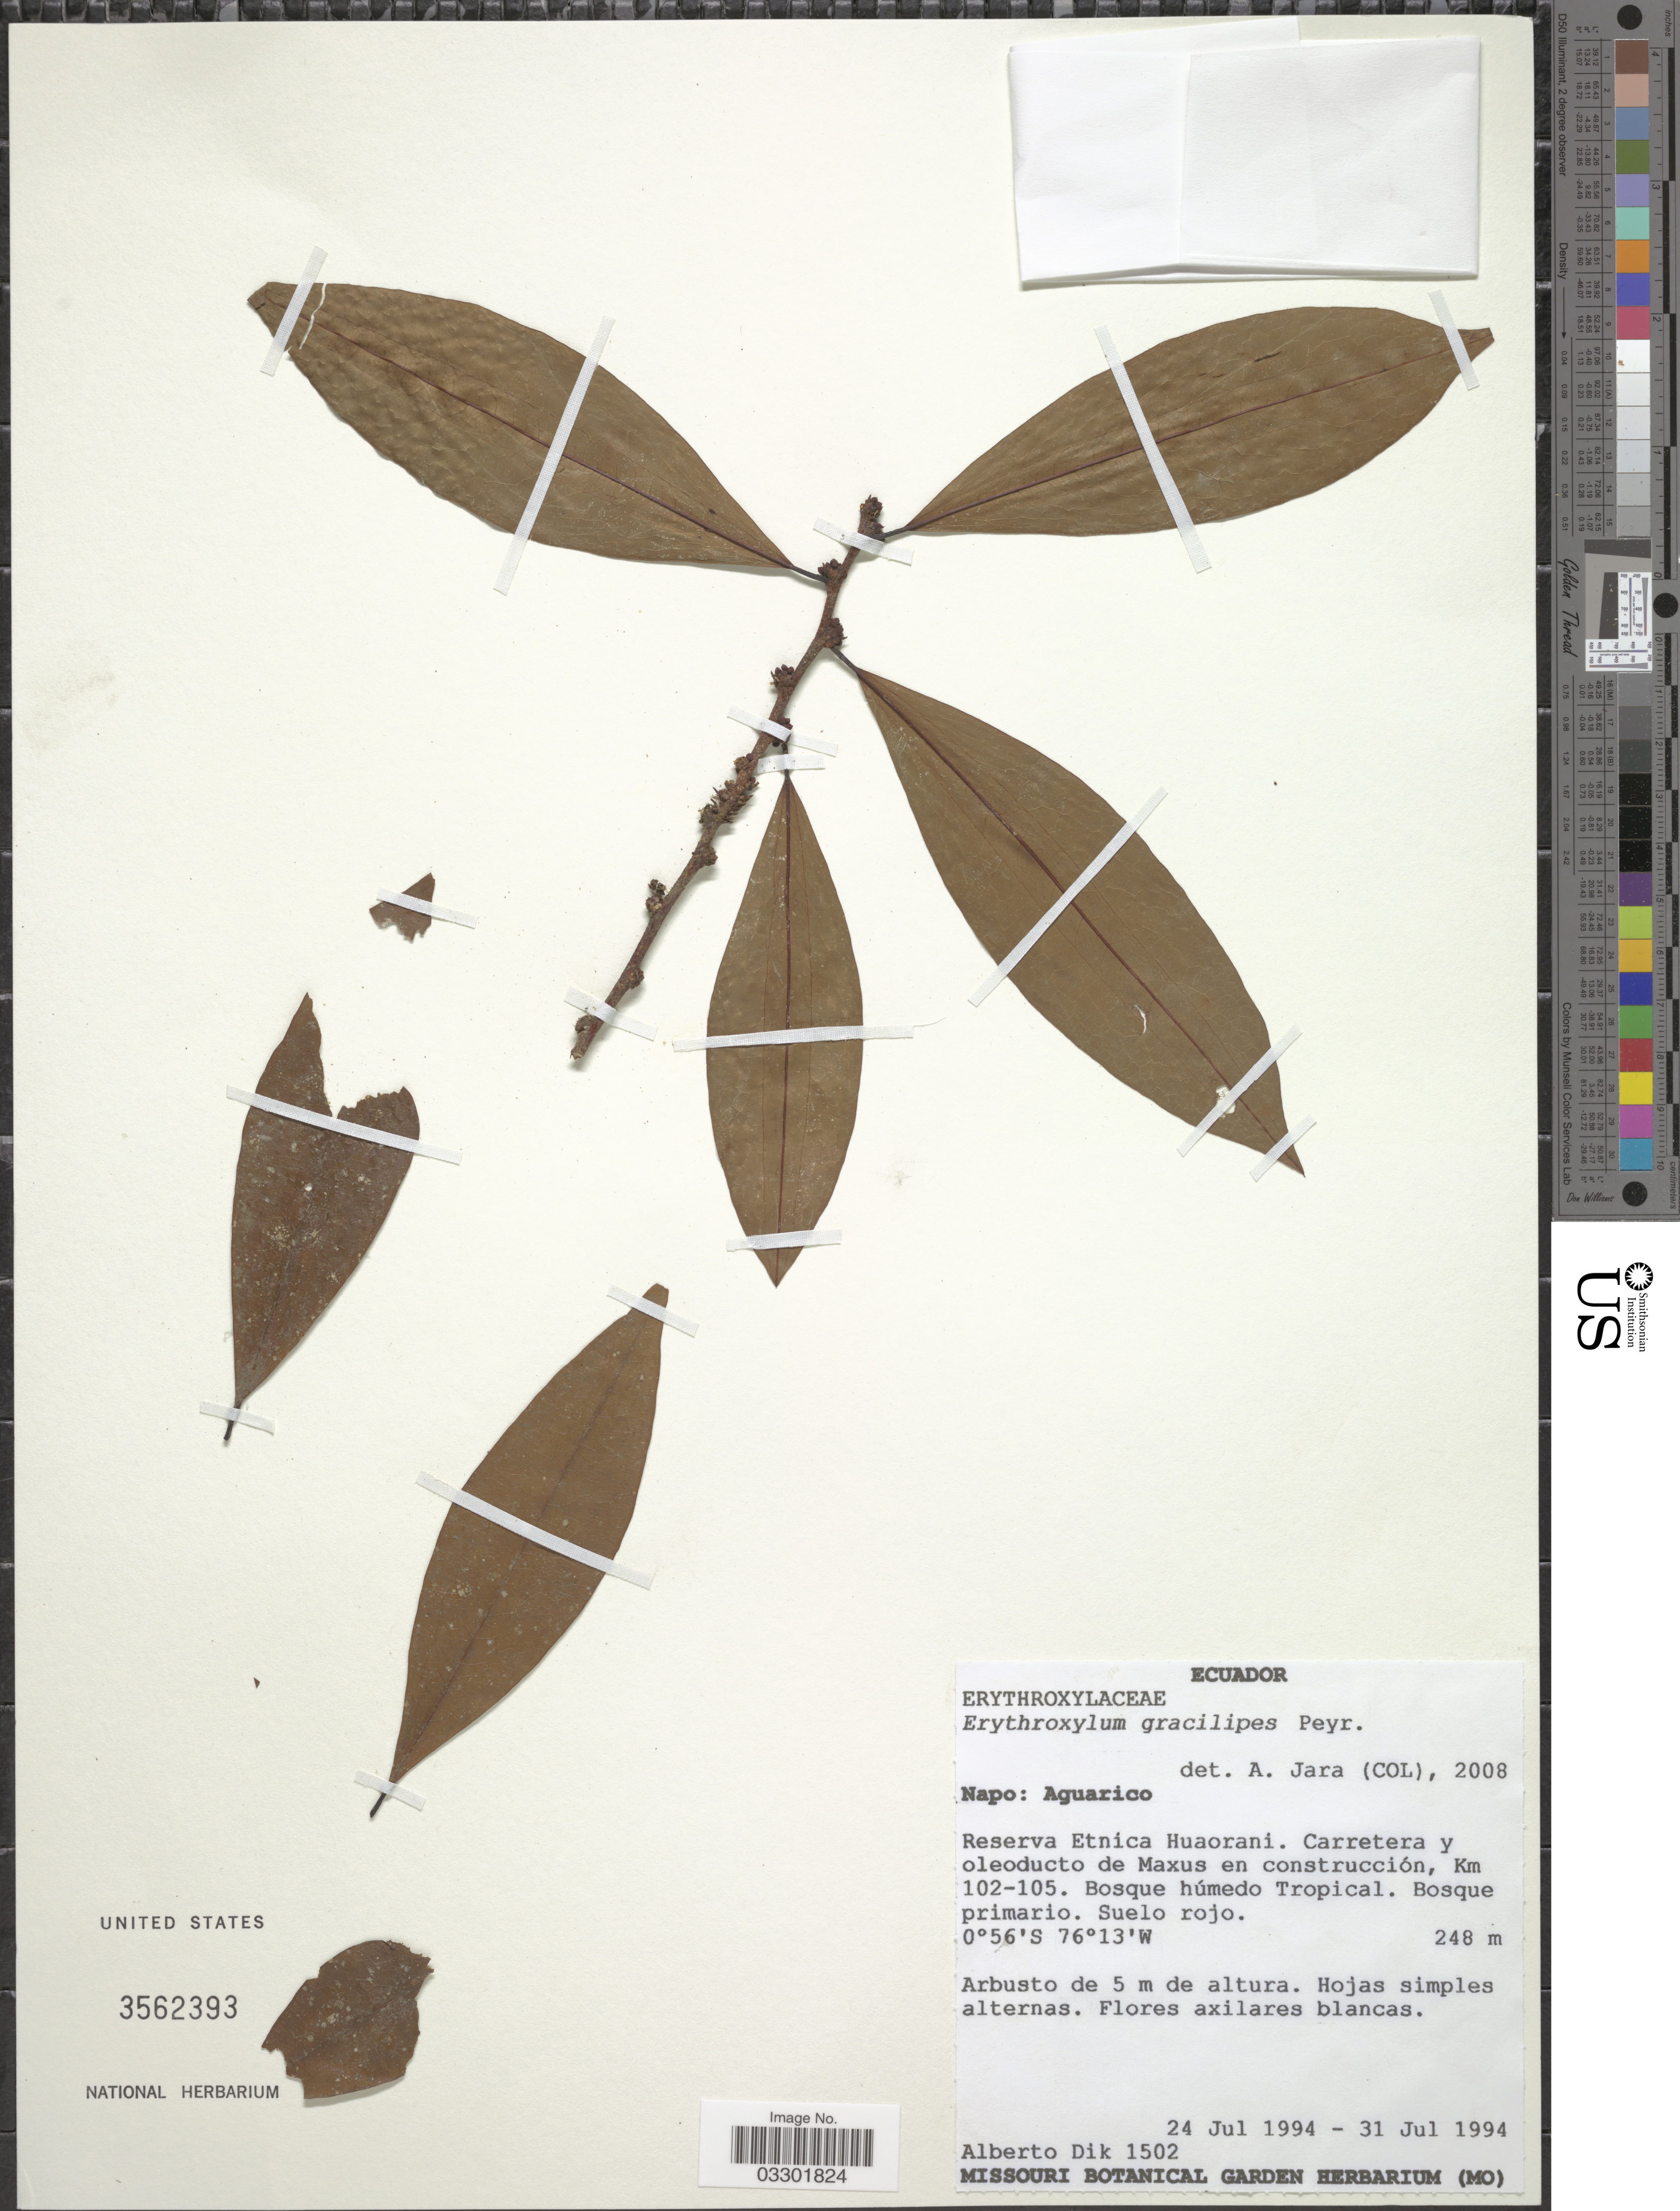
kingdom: Plantae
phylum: Tracheophyta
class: Magnoliopsida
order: Malpighiales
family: Erythroxylaceae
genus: Erythroxylum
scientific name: Erythroxylum gracilipes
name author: Peyr.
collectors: A. Dik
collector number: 1502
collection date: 1994-07-24/1994-07-31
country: Ecuador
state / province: Napo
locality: Aguarico. Reserva Etnica Huaorani. Carretera y oleoducto de Maxus en construcción, Km 102-105.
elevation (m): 248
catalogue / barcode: US 3562393